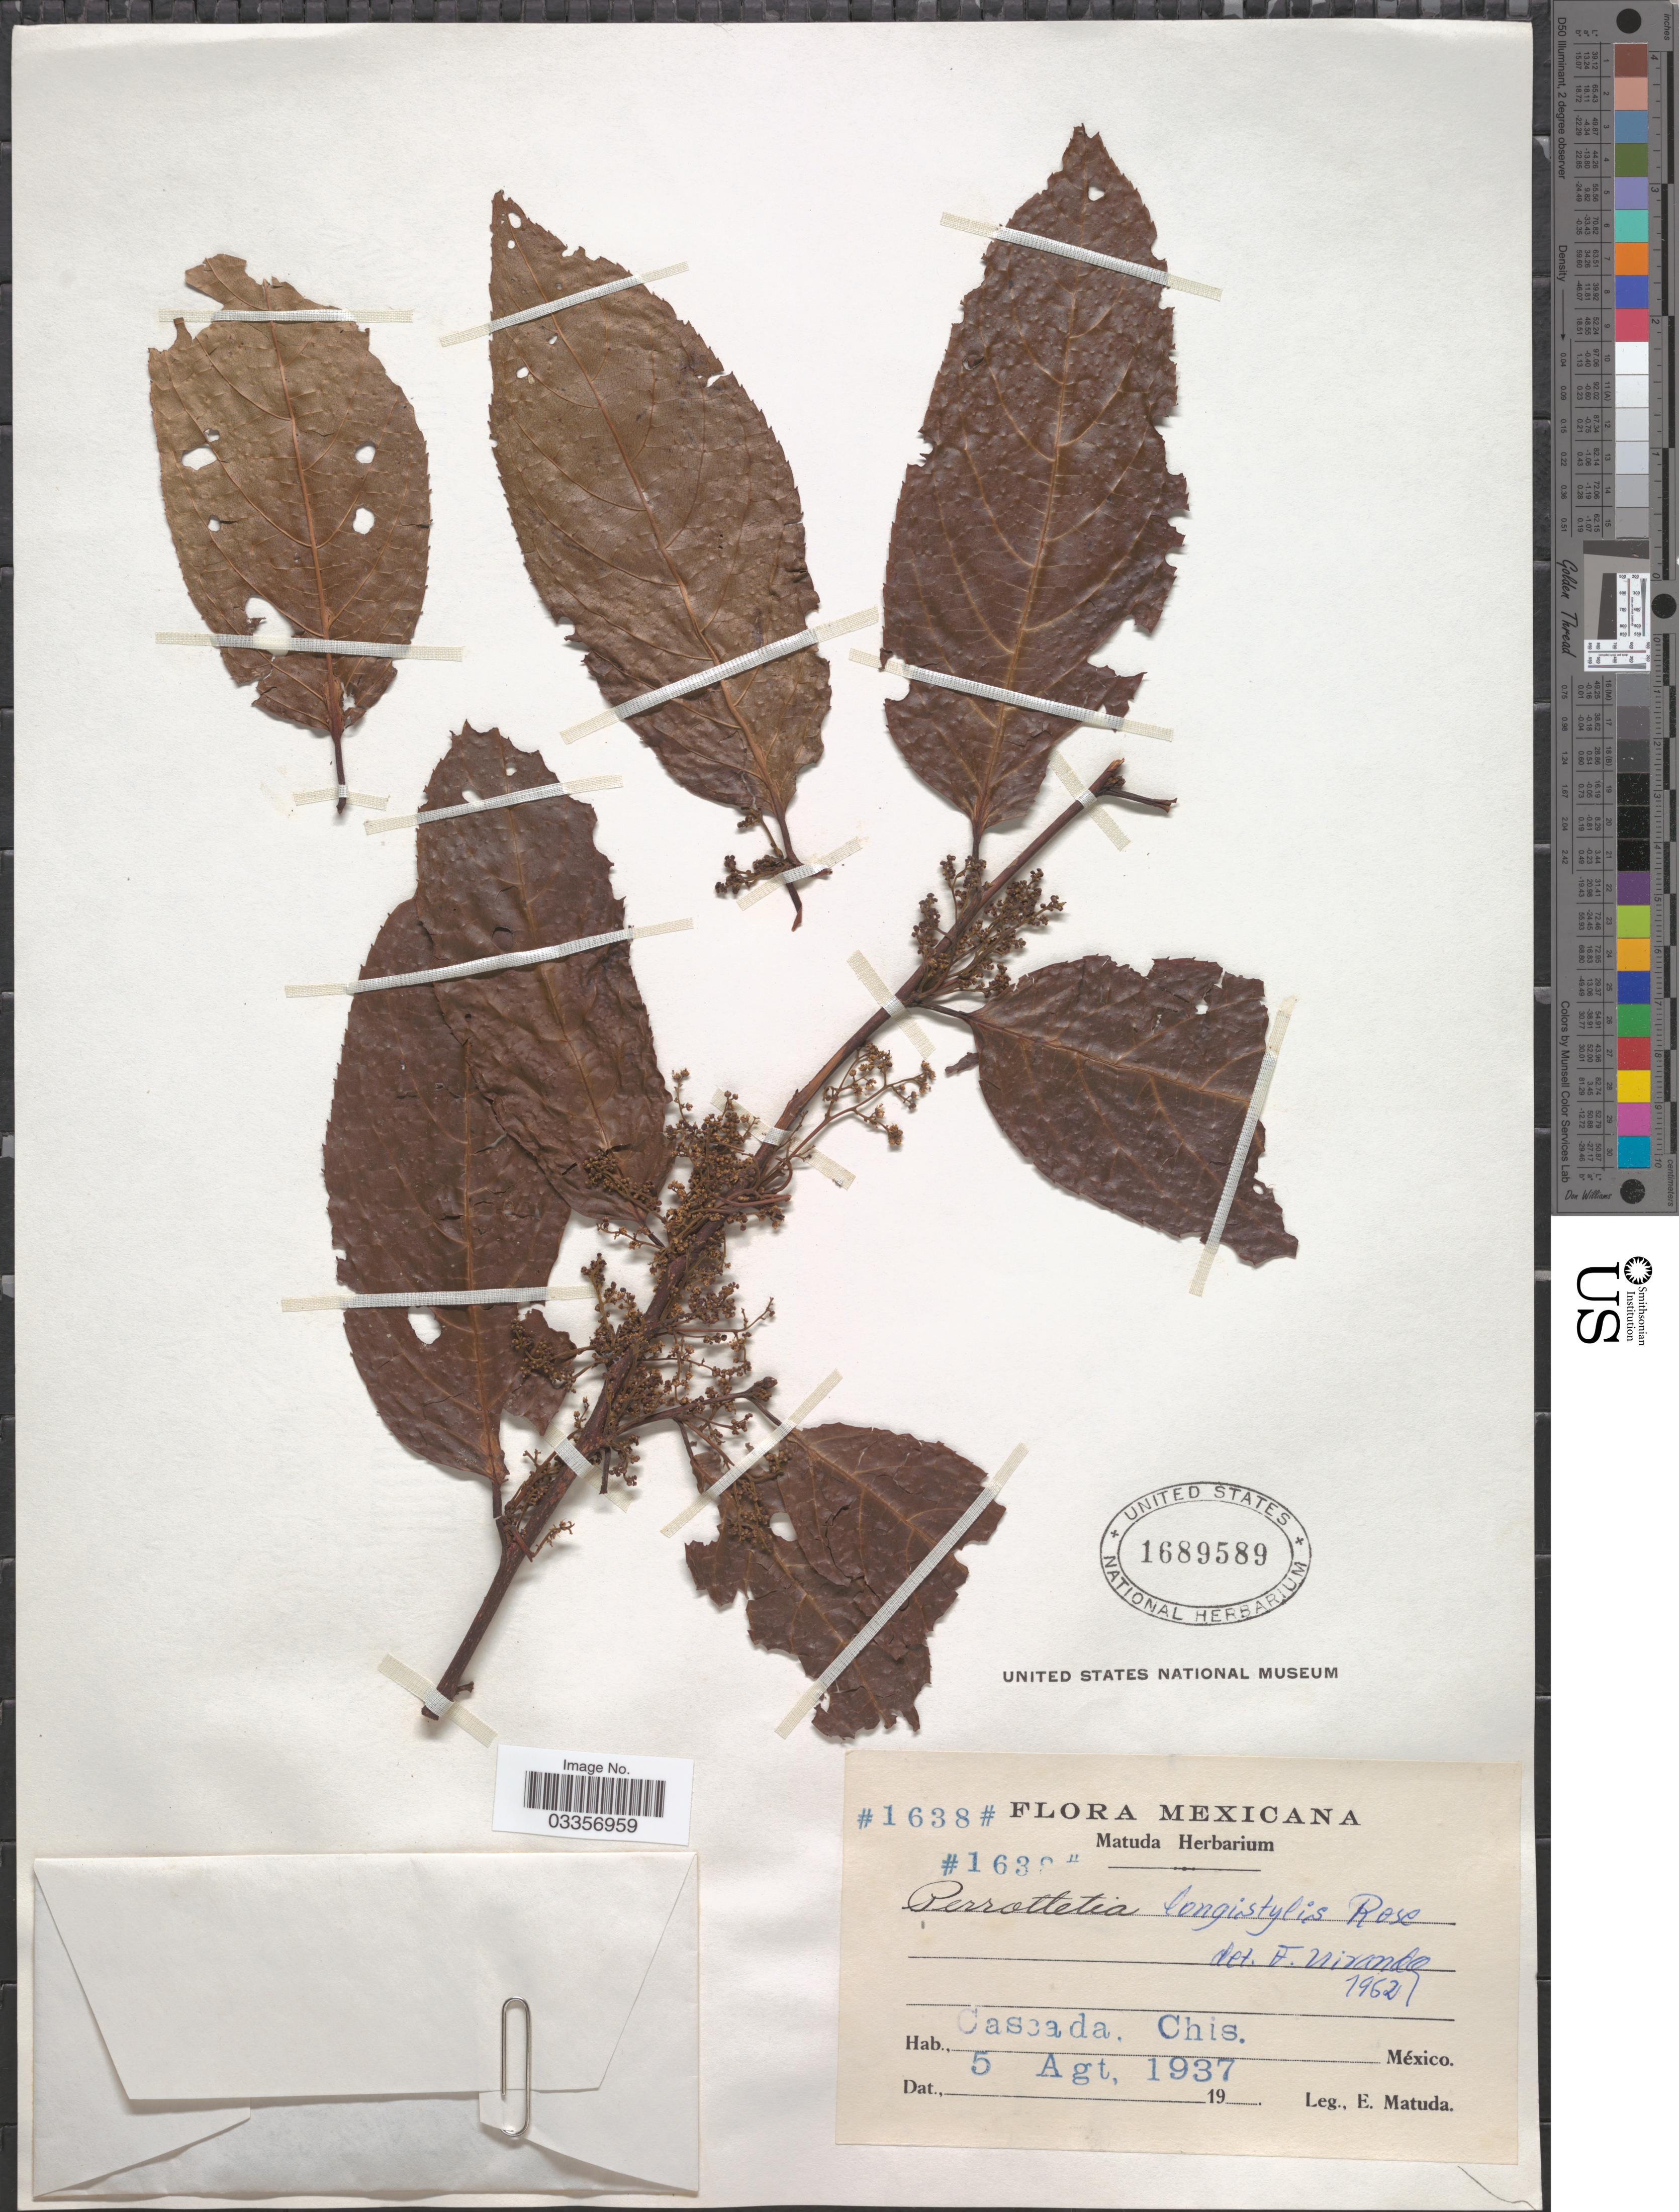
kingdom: Plantae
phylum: Tracheophyta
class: Magnoliopsida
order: Huerteales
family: Dipentodontaceae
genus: Perrottetia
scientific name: Perrottetia longistylis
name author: Rose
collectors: E. Matuda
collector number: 1638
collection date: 1937-08-05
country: Mexico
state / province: Chiapas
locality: Cascada.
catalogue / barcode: US 1689589